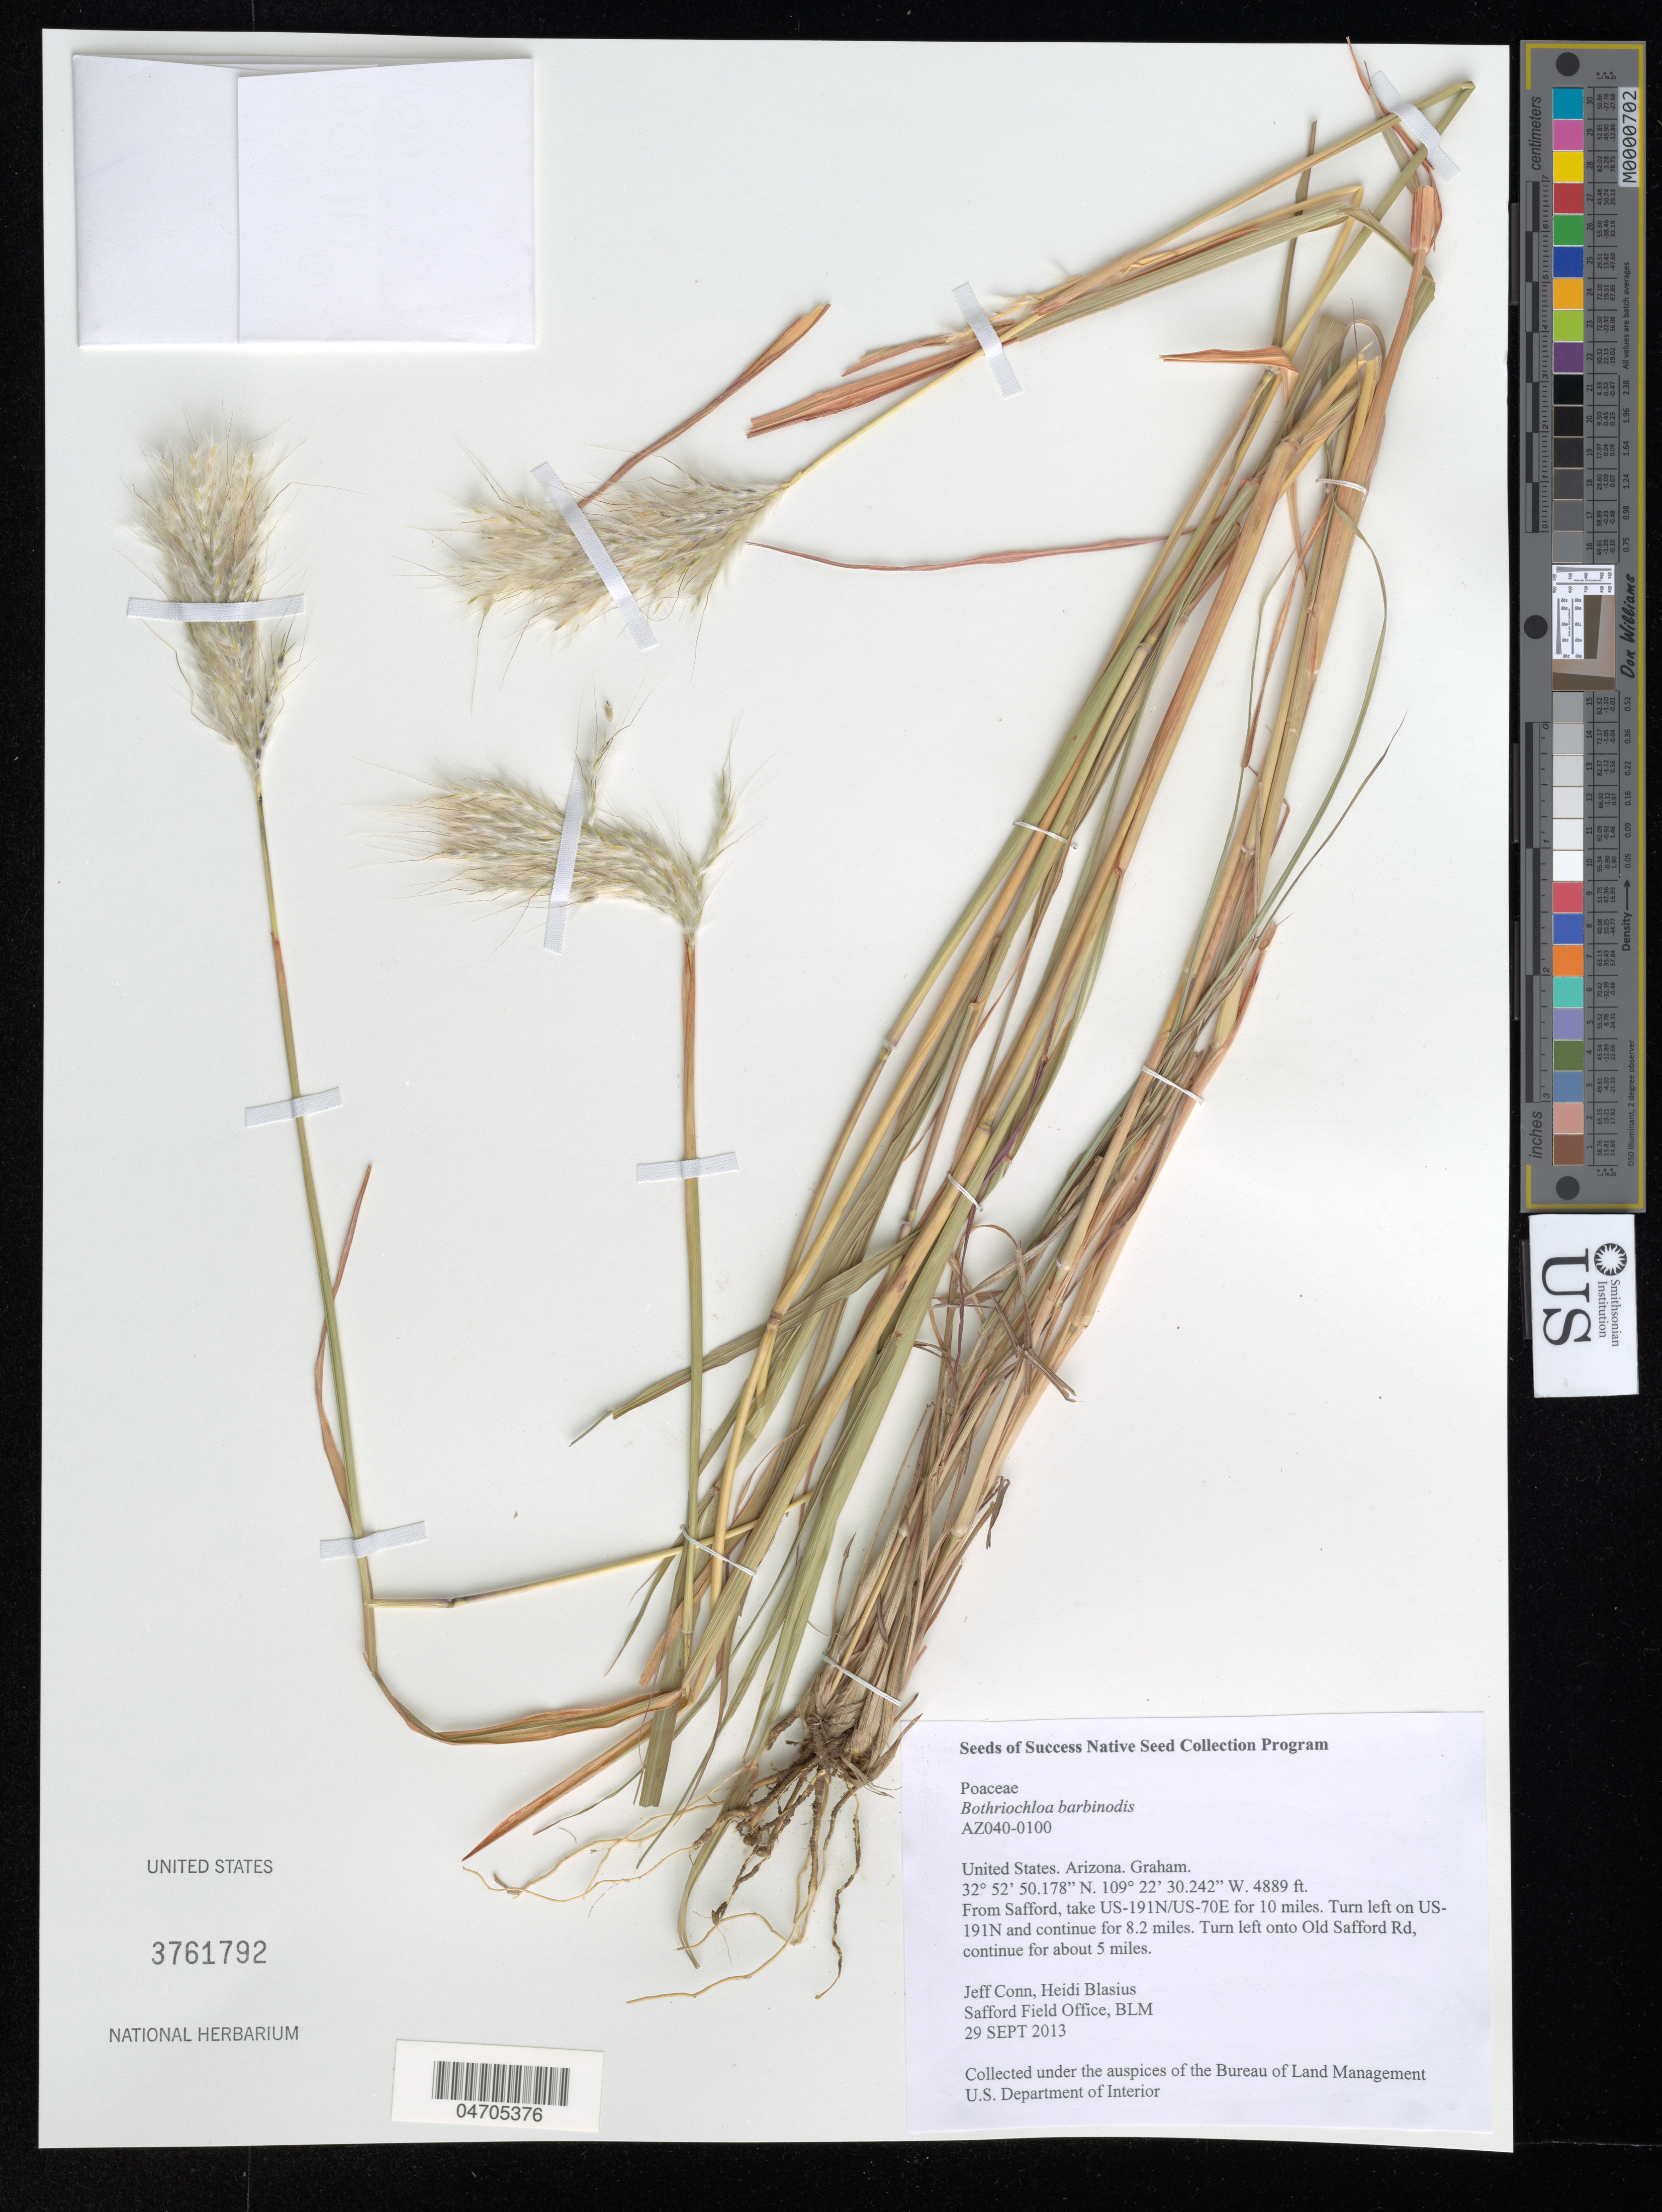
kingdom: Plantae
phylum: Tracheophyta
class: Liliopsida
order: Poales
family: Poaceae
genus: Bothriochloa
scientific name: Bothriochloa barbinodis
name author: (Lag.) Herter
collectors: J. Conn & H. Blasius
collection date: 2013-09-29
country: United States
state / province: Arizona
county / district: Graham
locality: Graham. From Safford, take US-191N/US-70E for 10 miles. Turn left on US-191N and continue for 8.2 miles. Turn left onto Old Safford Rd, continue for about 5 miles.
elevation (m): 1490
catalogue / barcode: US 3761792